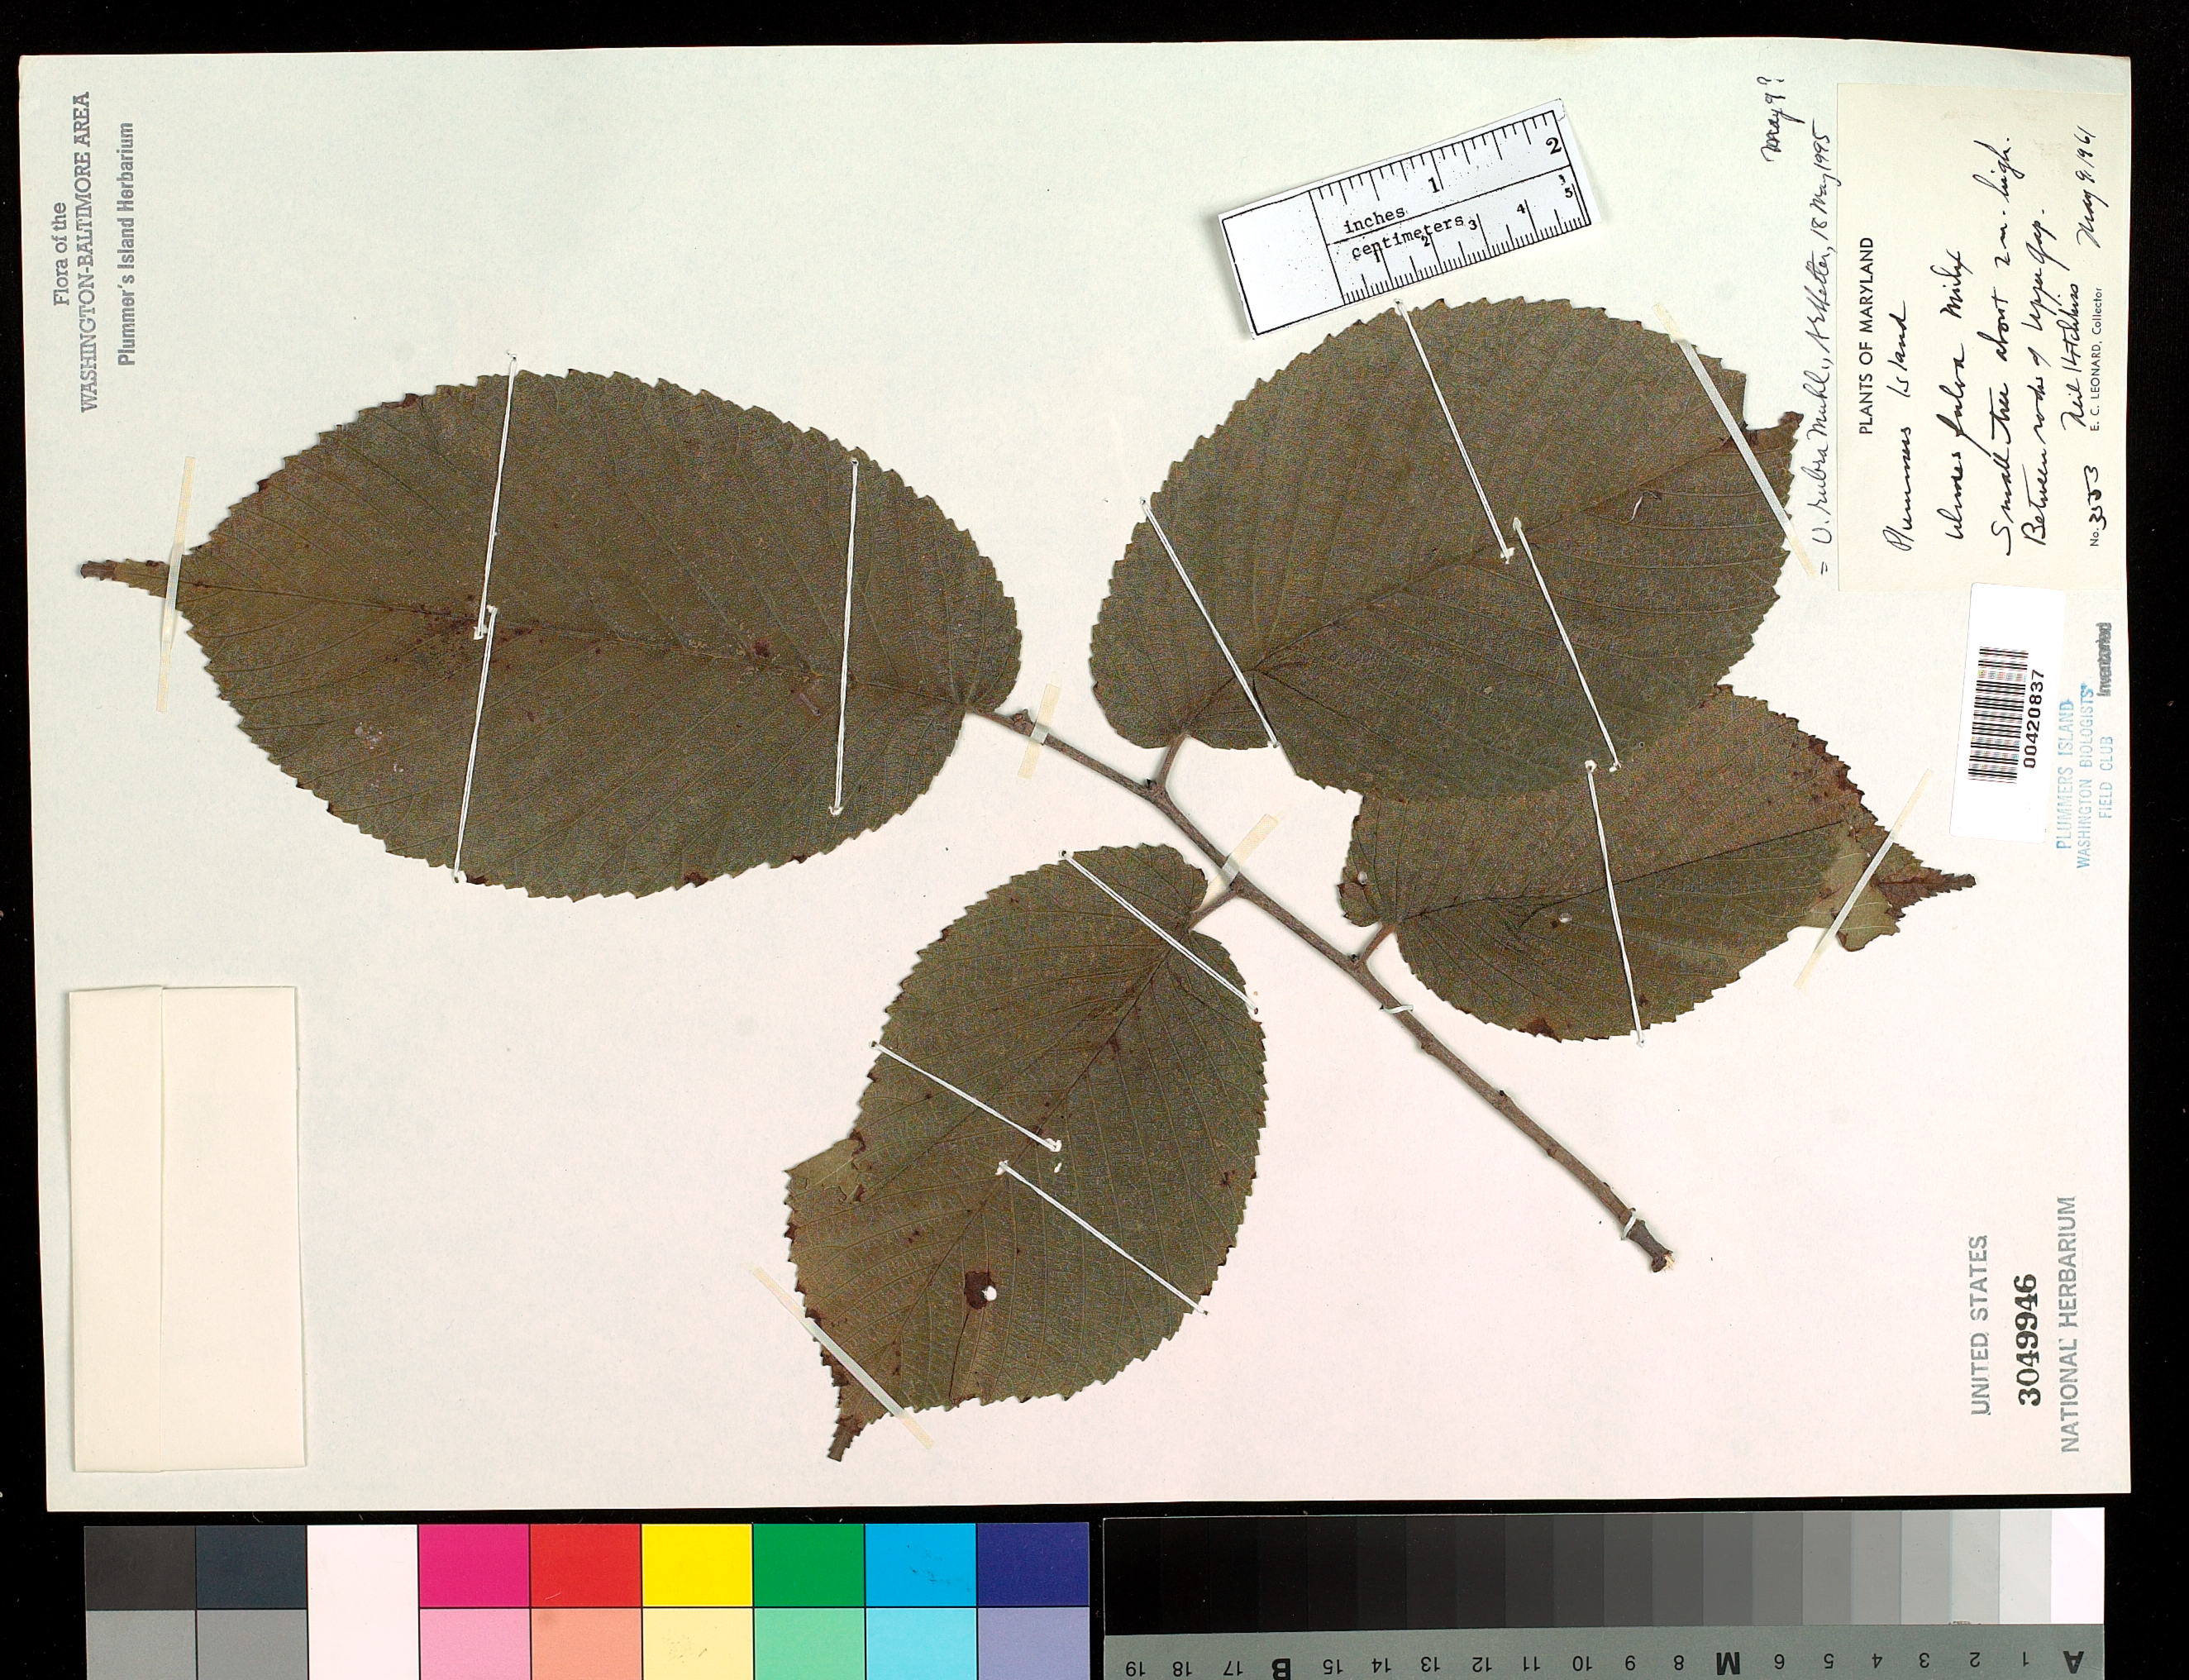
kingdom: Plantae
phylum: Tracheophyta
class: Magnoliopsida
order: Rosales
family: Ulmaceae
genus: Ulmus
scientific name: Ulmus rubra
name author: Muhl.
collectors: N. Hotchkiss & E. C. Leonard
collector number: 3553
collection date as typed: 09 May 1961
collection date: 1961-05-09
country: United States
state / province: Maryland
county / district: Montgomery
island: Plummers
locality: Plummer's Island, Upper Gap C. & O. Canal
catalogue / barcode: US 3049946